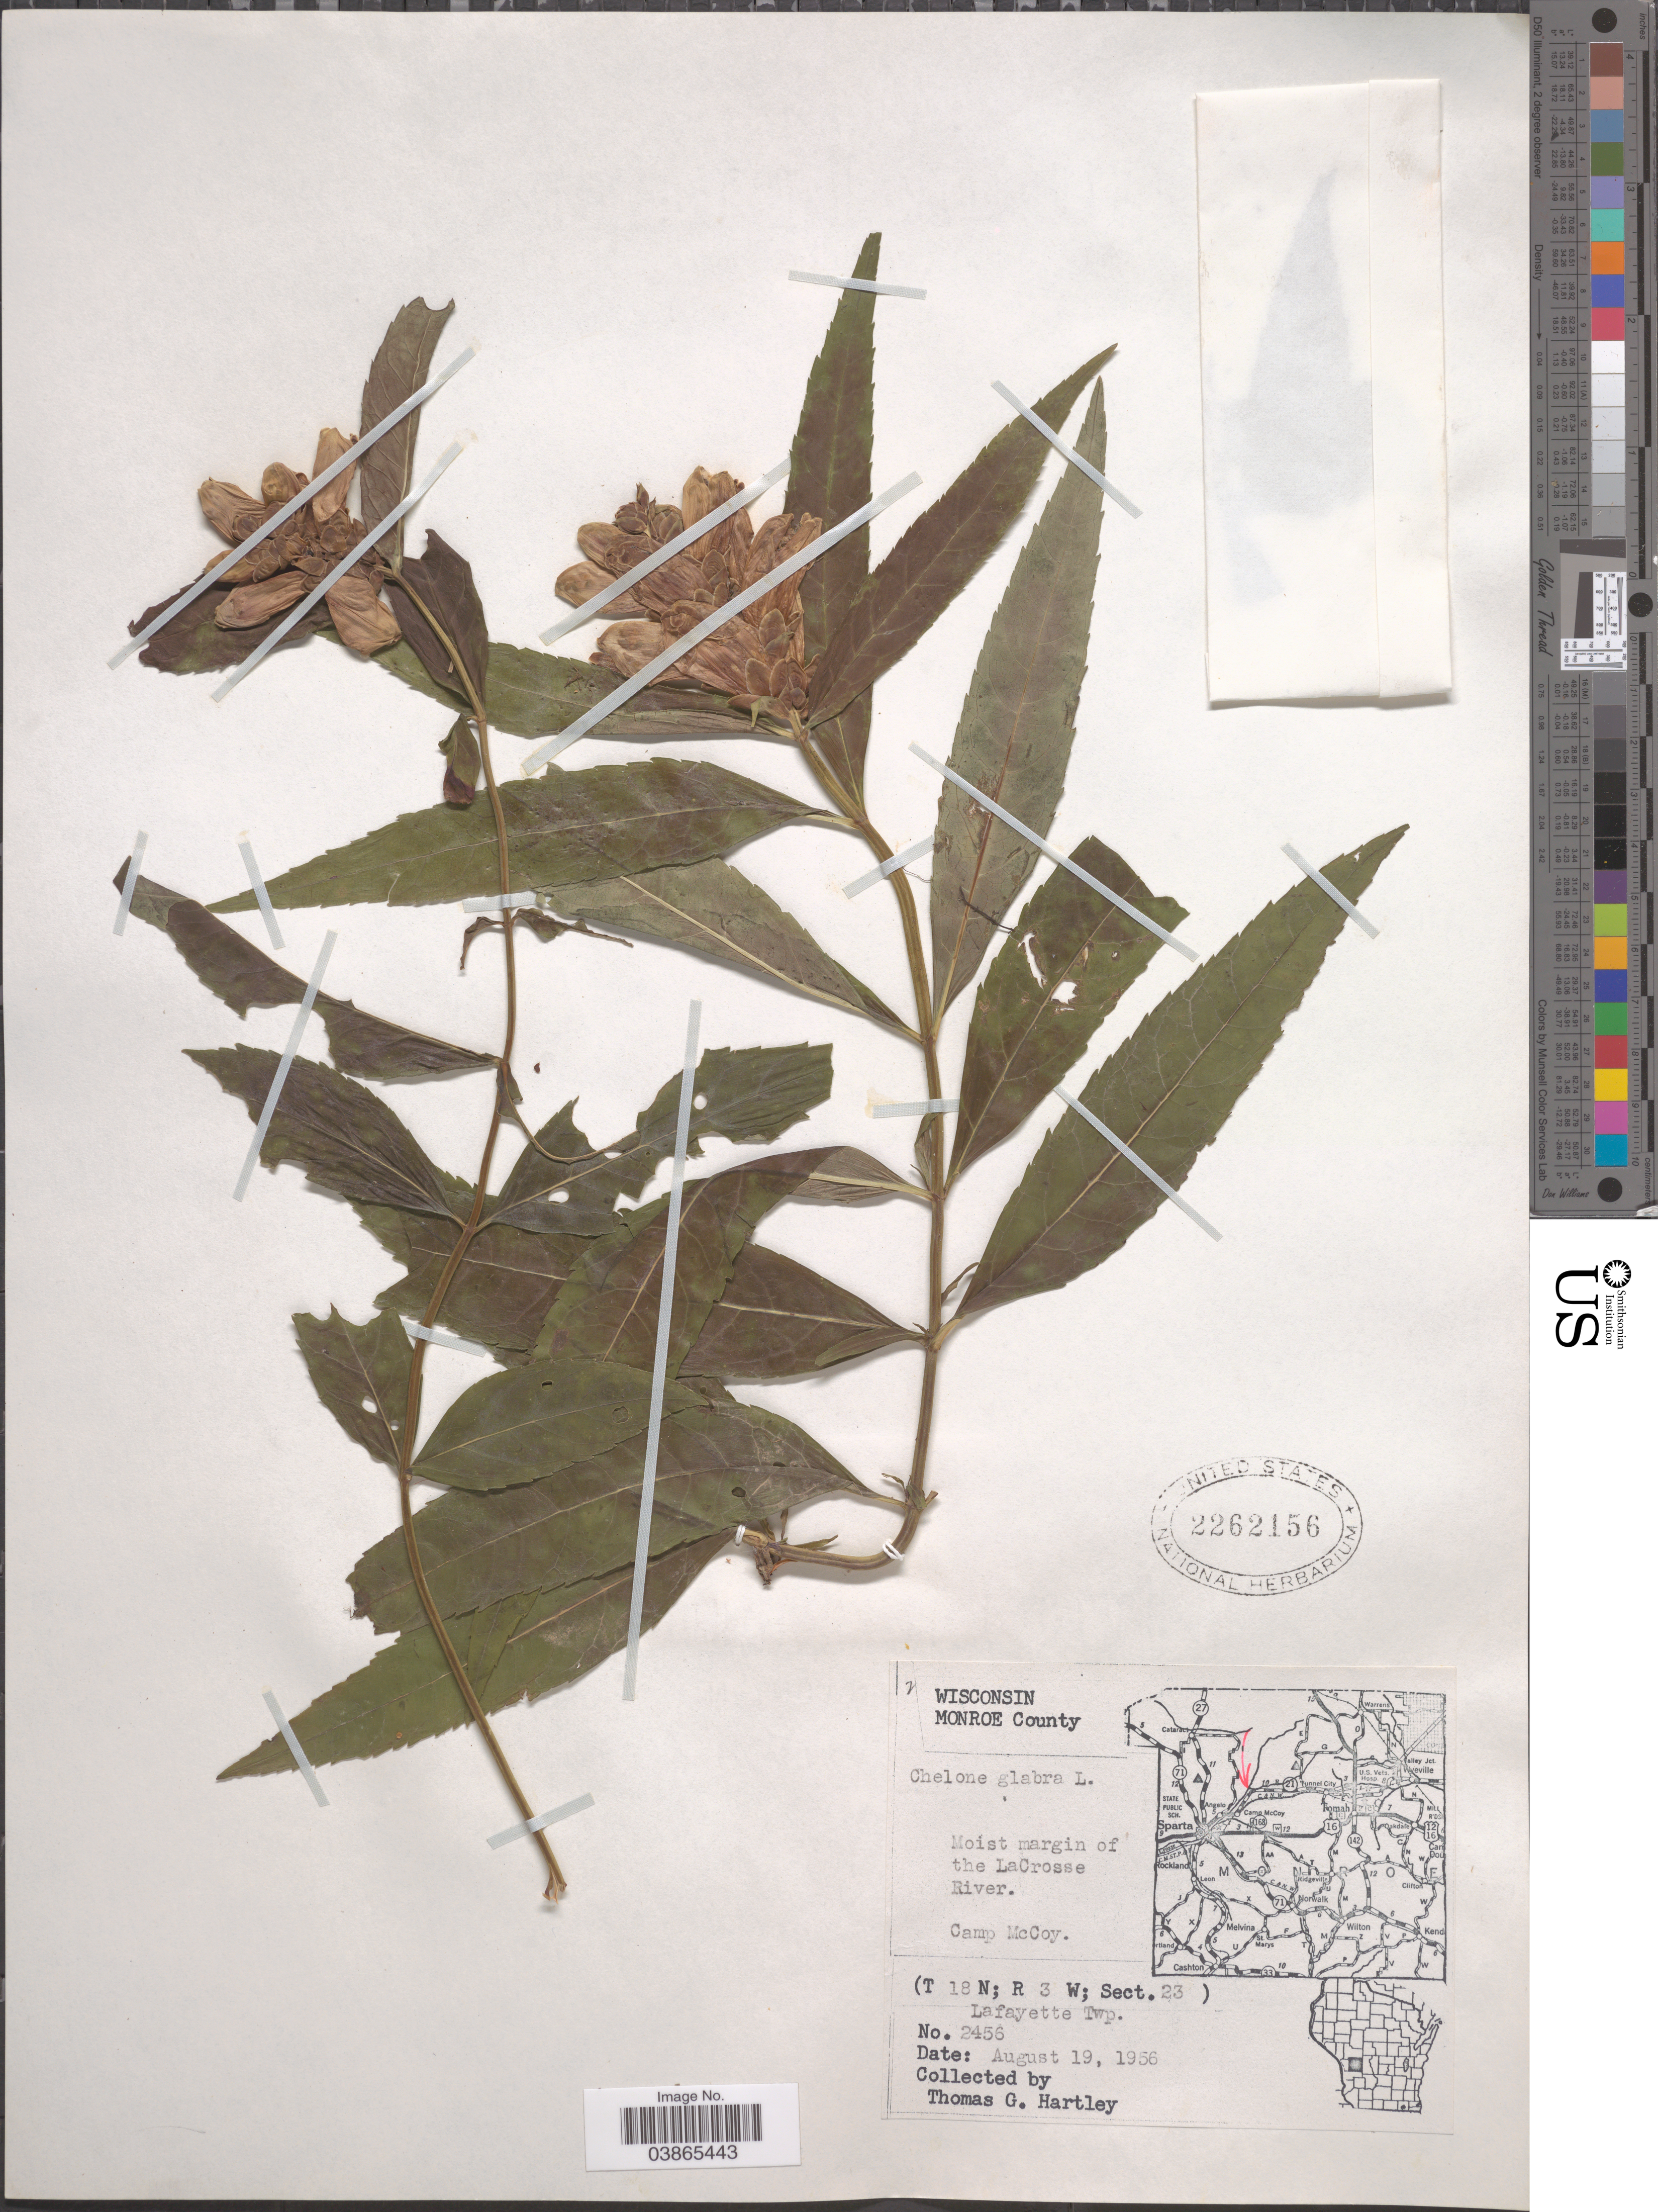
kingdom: Plantae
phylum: Tracheophyta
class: Magnoliopsida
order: Lamiales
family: Plantaginaceae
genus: Chelone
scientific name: Chelone glabra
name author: L.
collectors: T. G. Hartley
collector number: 2456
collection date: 1956-08-19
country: United States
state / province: Wisconsin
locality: Monroe County. Moist margin of the LaCrosse River. Camp McCoy. (T 18 N; R 3 W; Sect. 23). Lafayette Twp.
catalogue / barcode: US 2262156